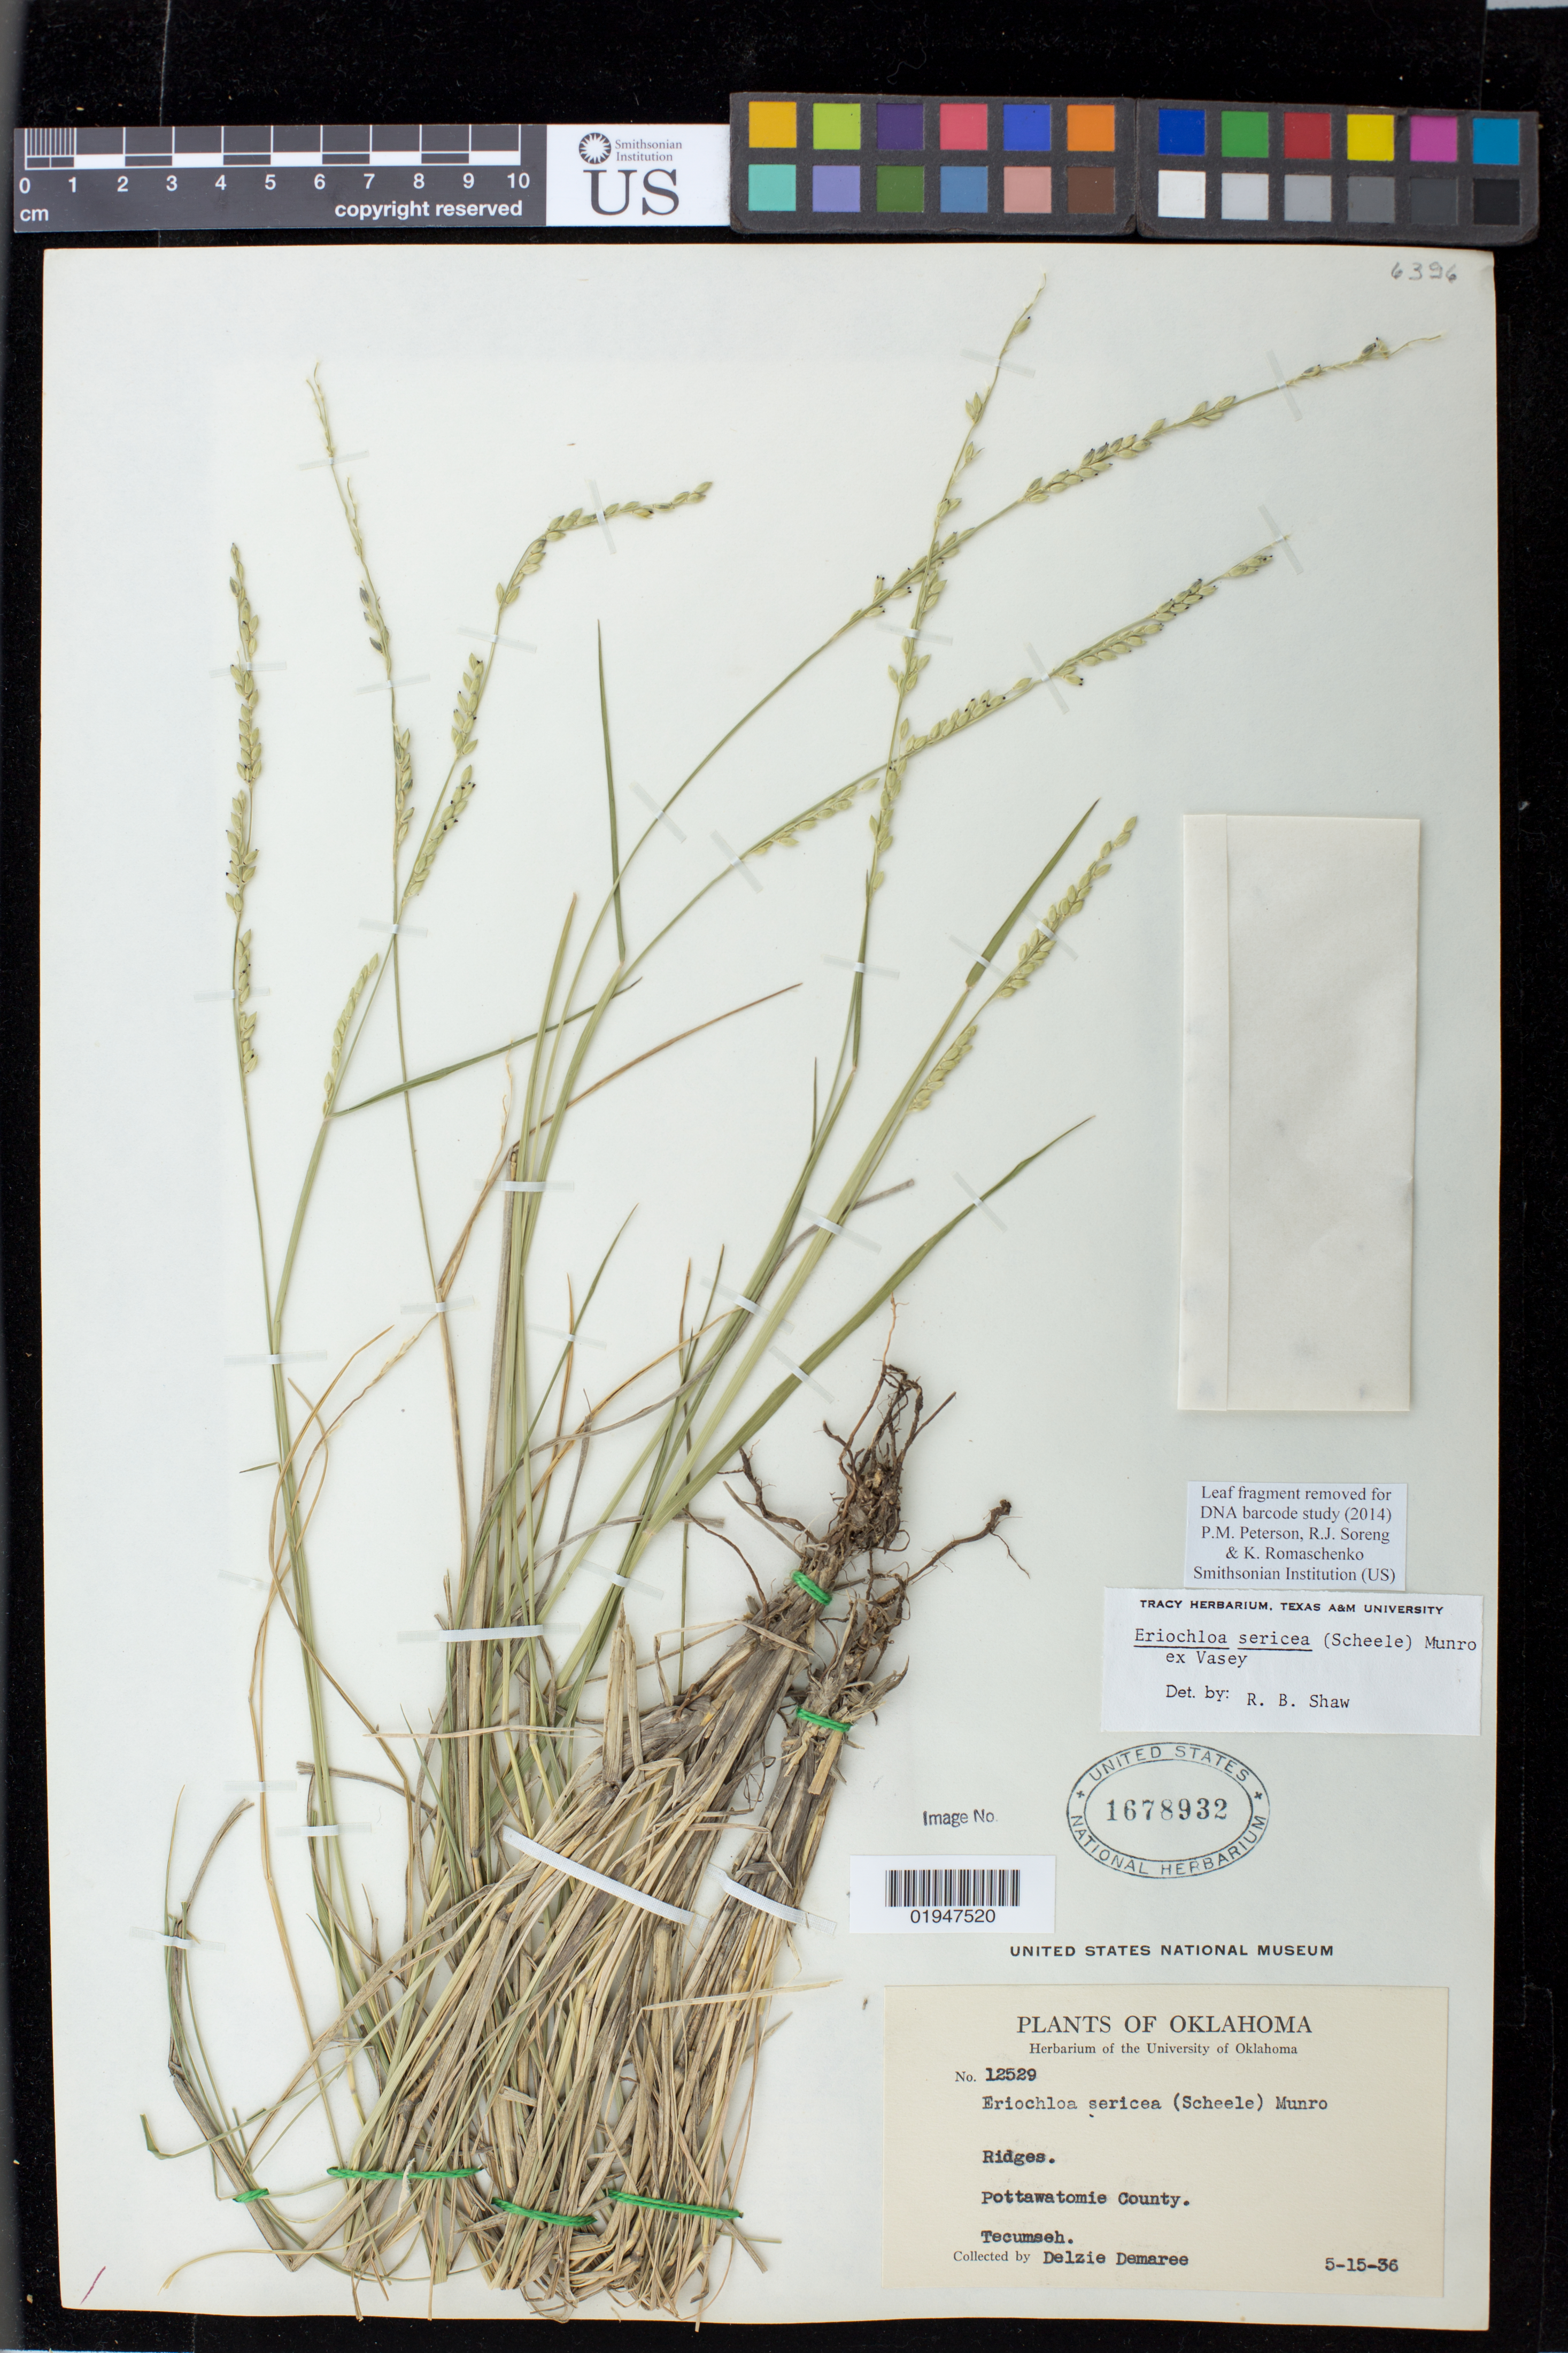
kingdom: Plantae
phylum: Tracheophyta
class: Liliopsida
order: Poales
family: Poaceae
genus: Eriochloa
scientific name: Eriochloa sericea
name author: (Scheele) Munro ex Vasey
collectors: D. Demaree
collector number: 12529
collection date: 1936-05-15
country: United States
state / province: Oklahoma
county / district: Pottawatomie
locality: Ridges.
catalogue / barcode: US 1678932